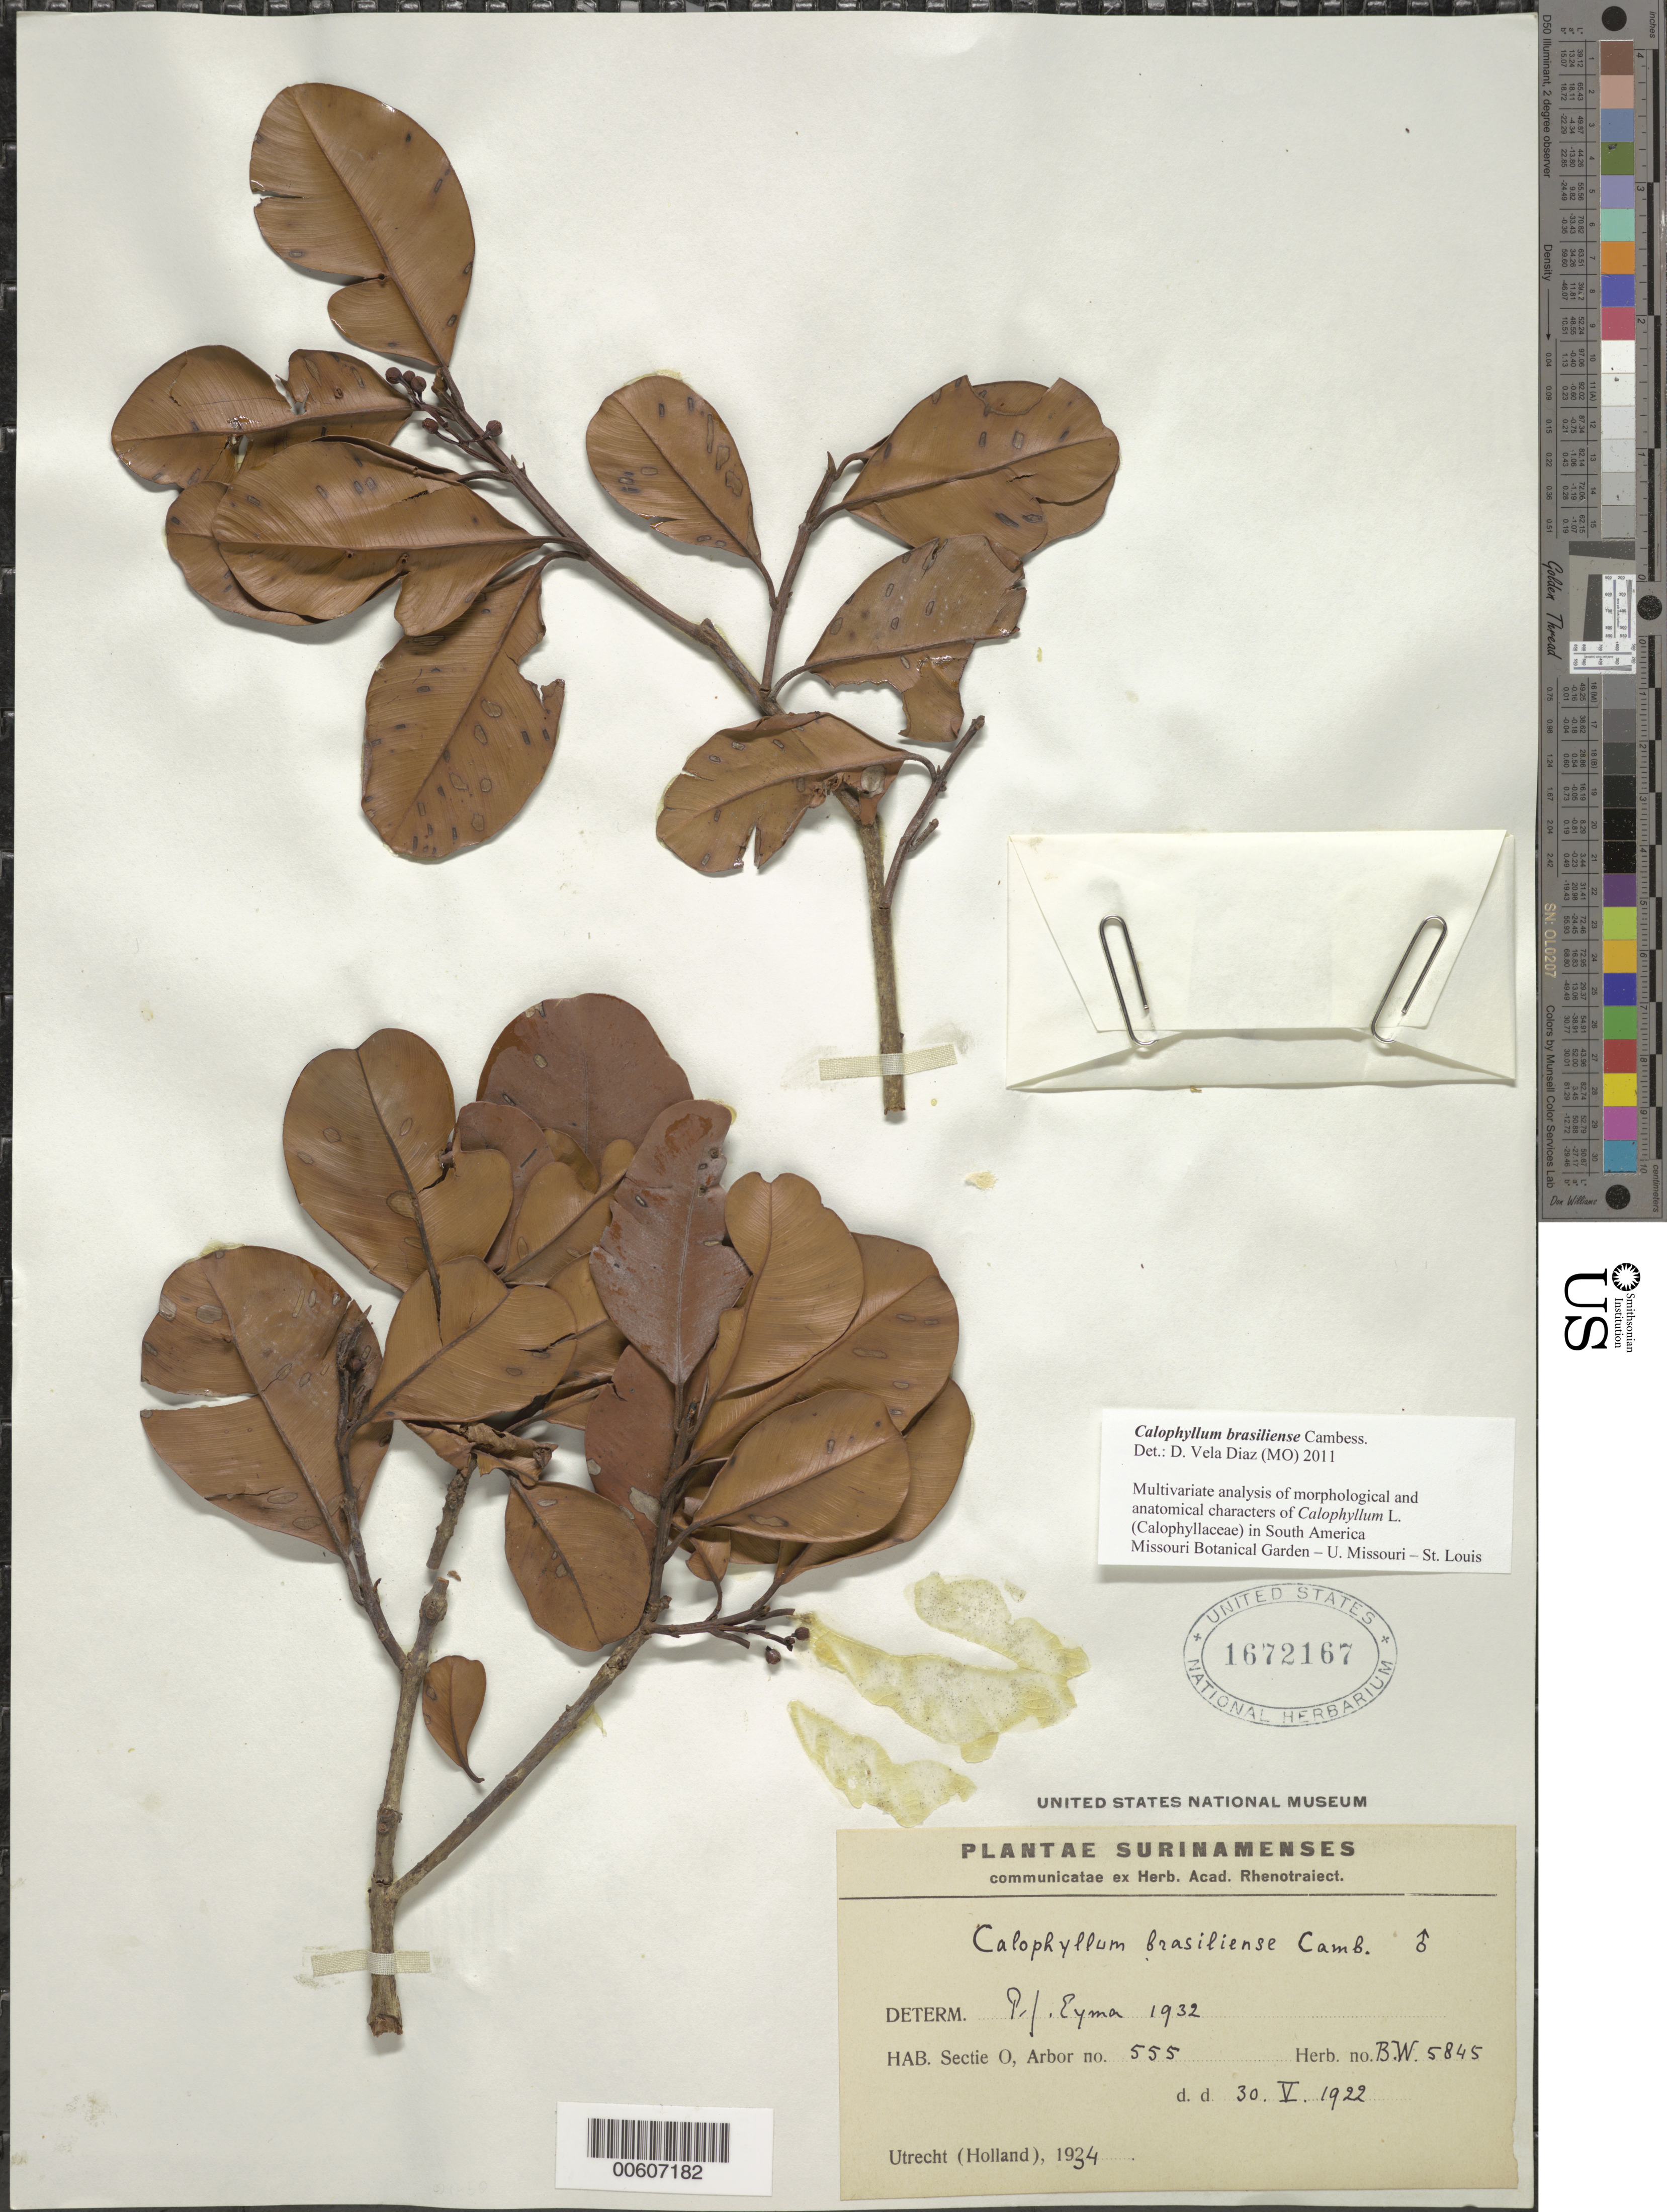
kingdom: Plantae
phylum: Tracheophyta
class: Magnoliopsida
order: Malpighiales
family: Calophyllaceae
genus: Calophyllum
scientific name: Calophyllum brasiliense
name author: Cambess.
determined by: Eyma, P. J.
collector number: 5845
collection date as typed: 30-May-22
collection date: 1922-05-30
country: Suriname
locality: Sectie O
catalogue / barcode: US 1672167